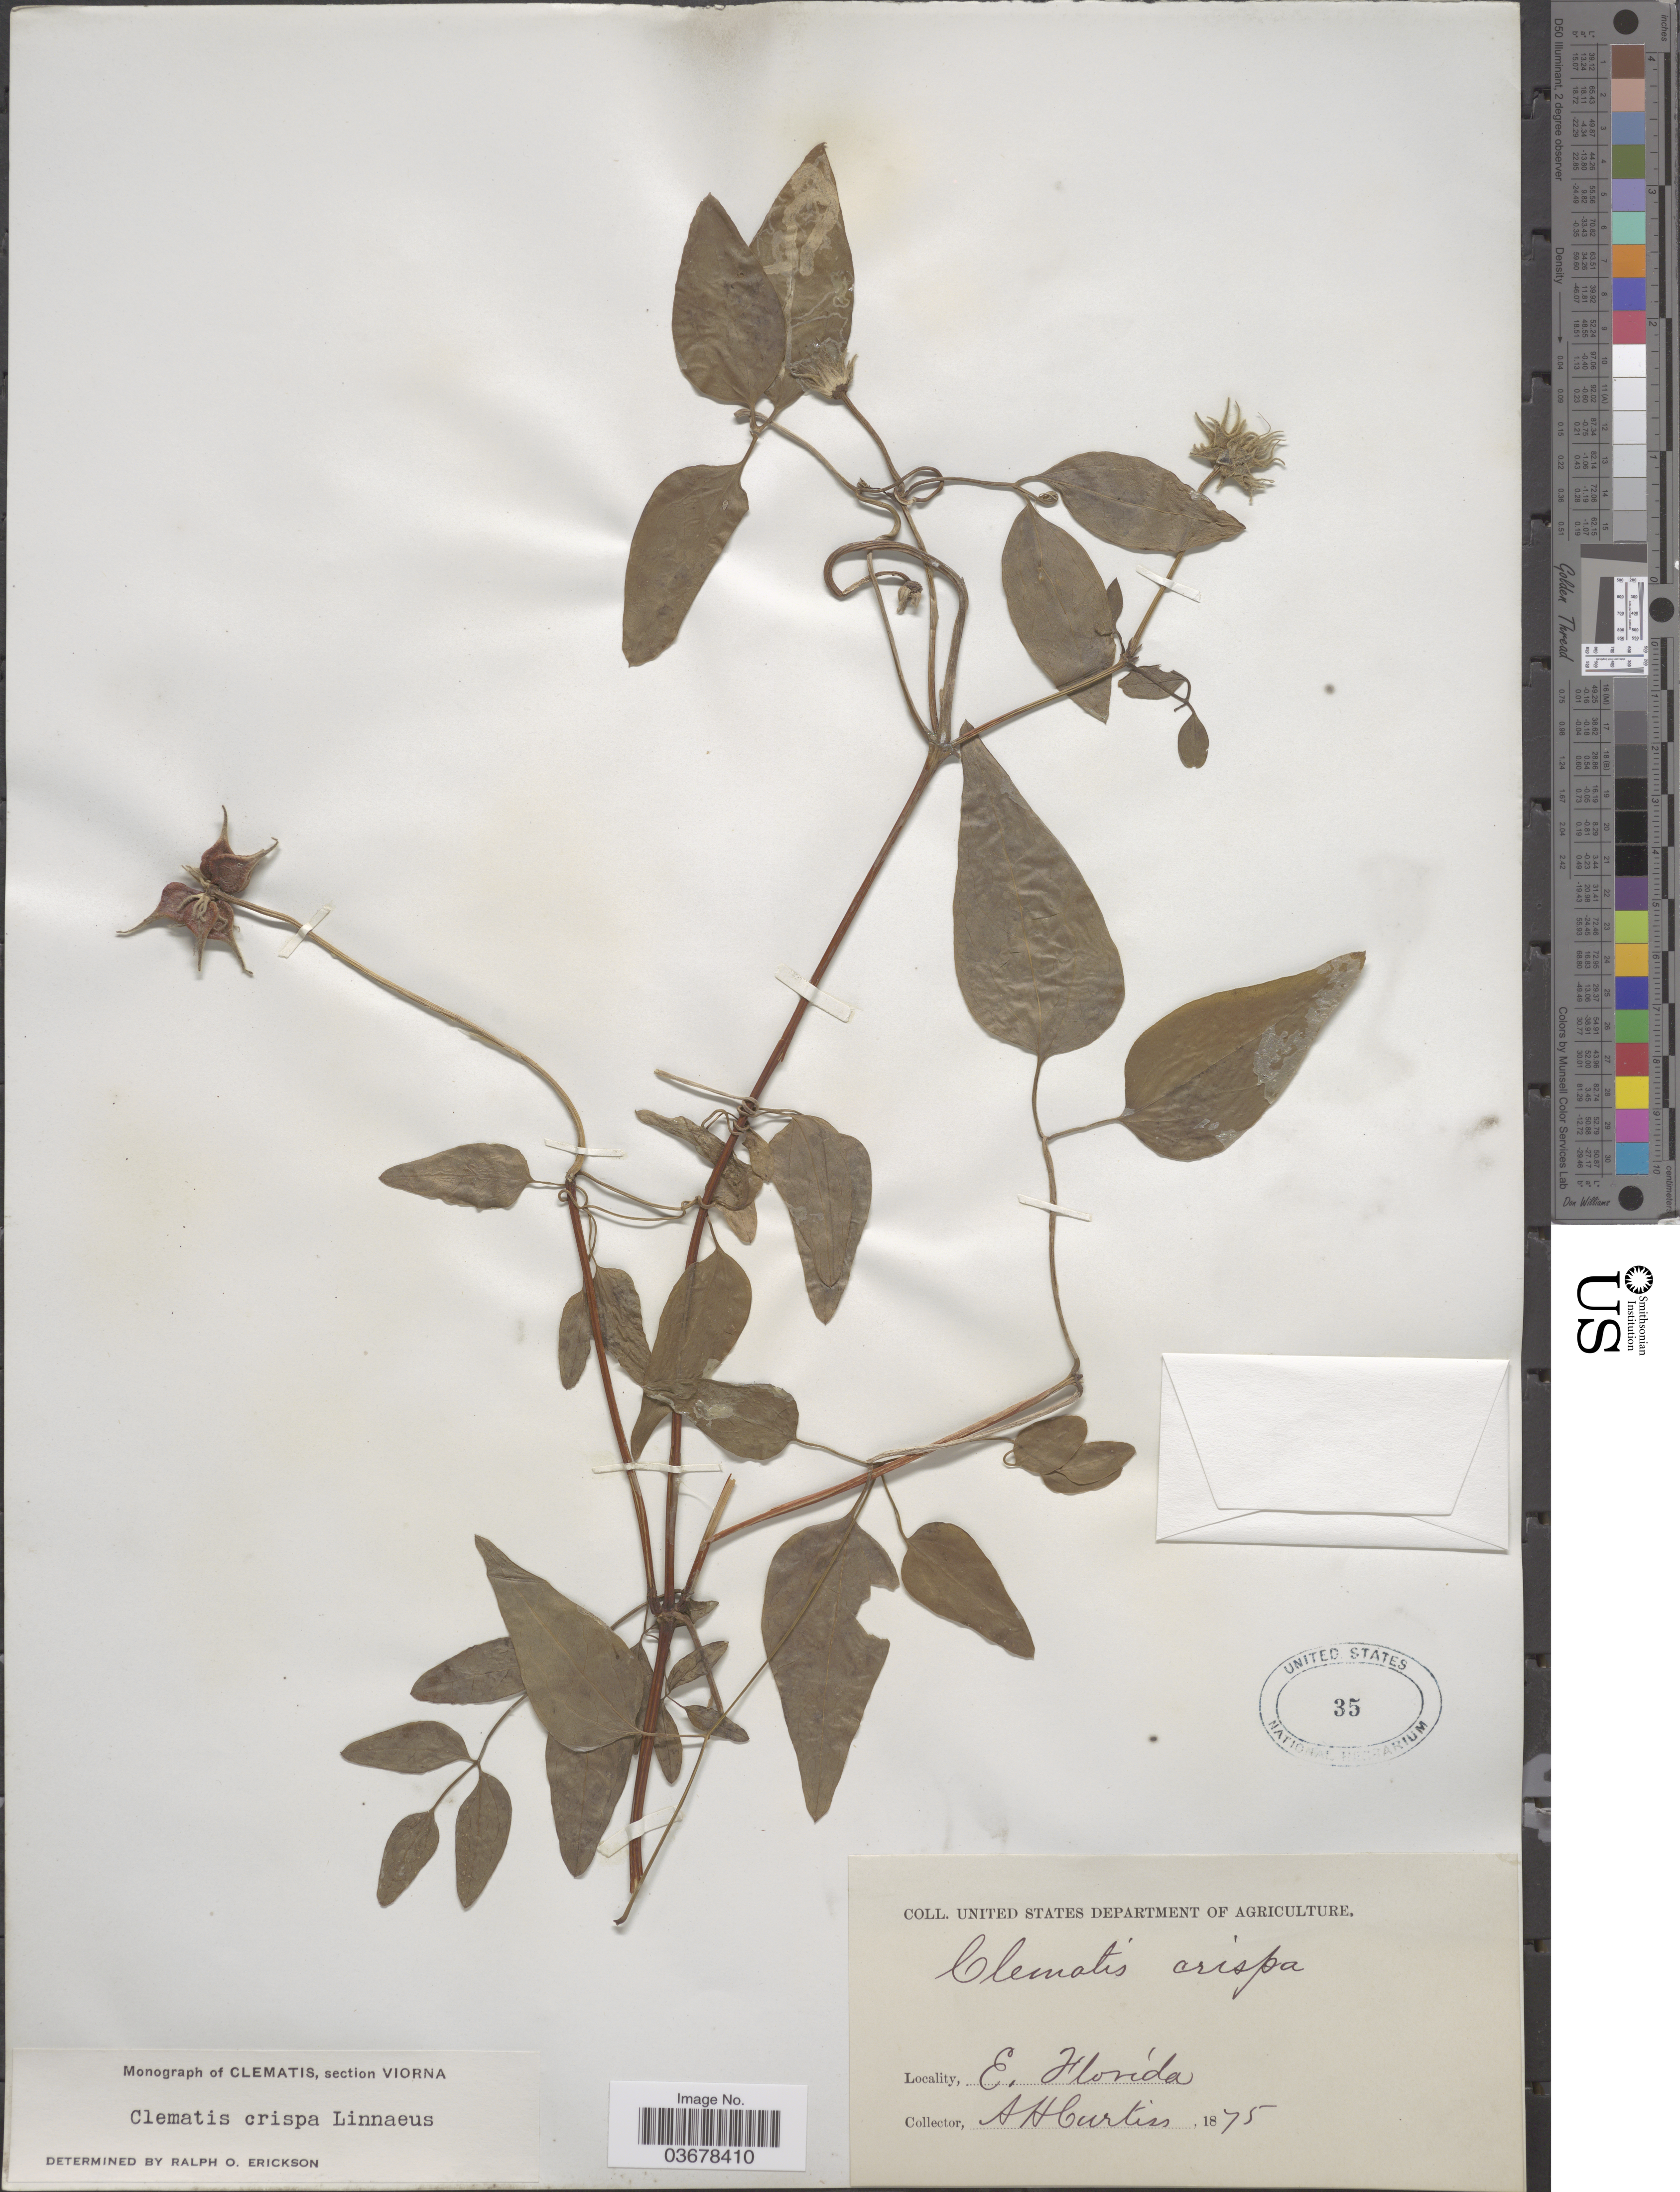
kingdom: Plantae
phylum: Tracheophyta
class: Magnoliopsida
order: Ranunculales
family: Ranunculaceae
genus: Clematis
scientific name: Clematis viorna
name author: L.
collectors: A. H. Curtiss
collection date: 1875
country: United States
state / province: Florida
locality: E. Florida.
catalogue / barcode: US 35